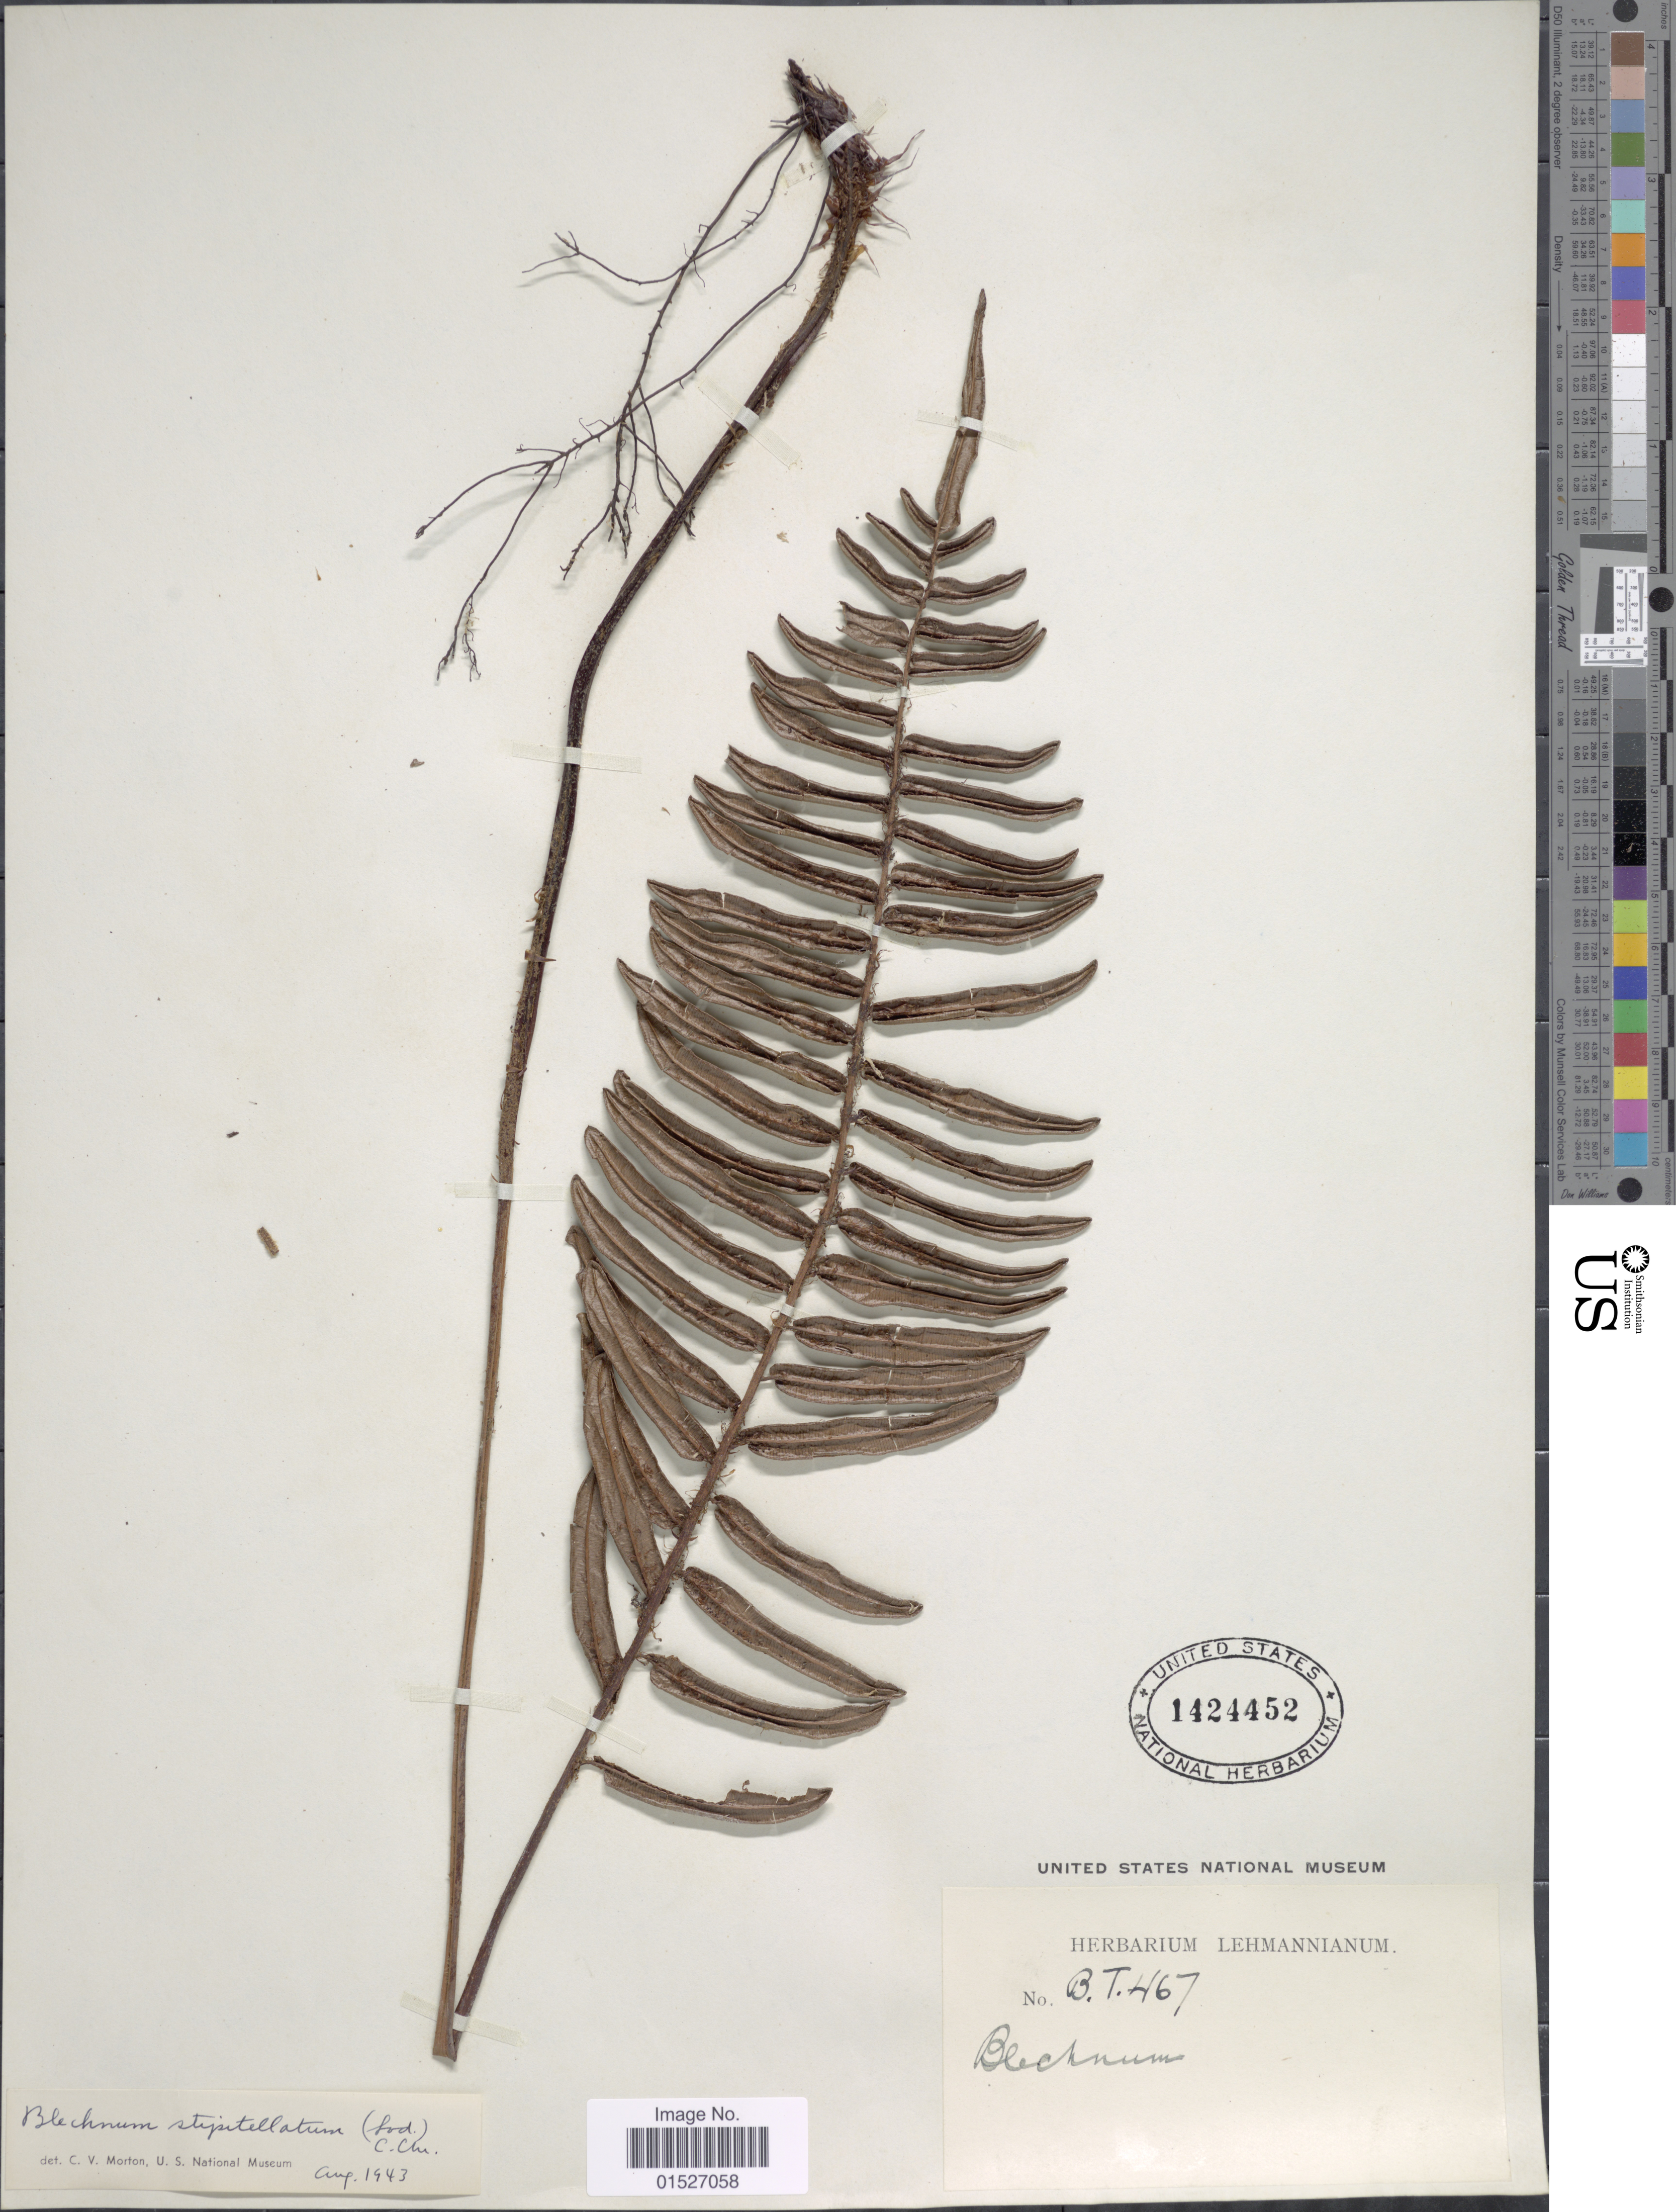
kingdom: Plantae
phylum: Tracheophyta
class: Polypodiopsida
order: Polypodiales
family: Blechnaceae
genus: Blechnum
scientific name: Blechnum stipitellatum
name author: (Sodiro) C. Chr.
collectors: ex herb. Lehmannianum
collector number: BT467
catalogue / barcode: US 1424452